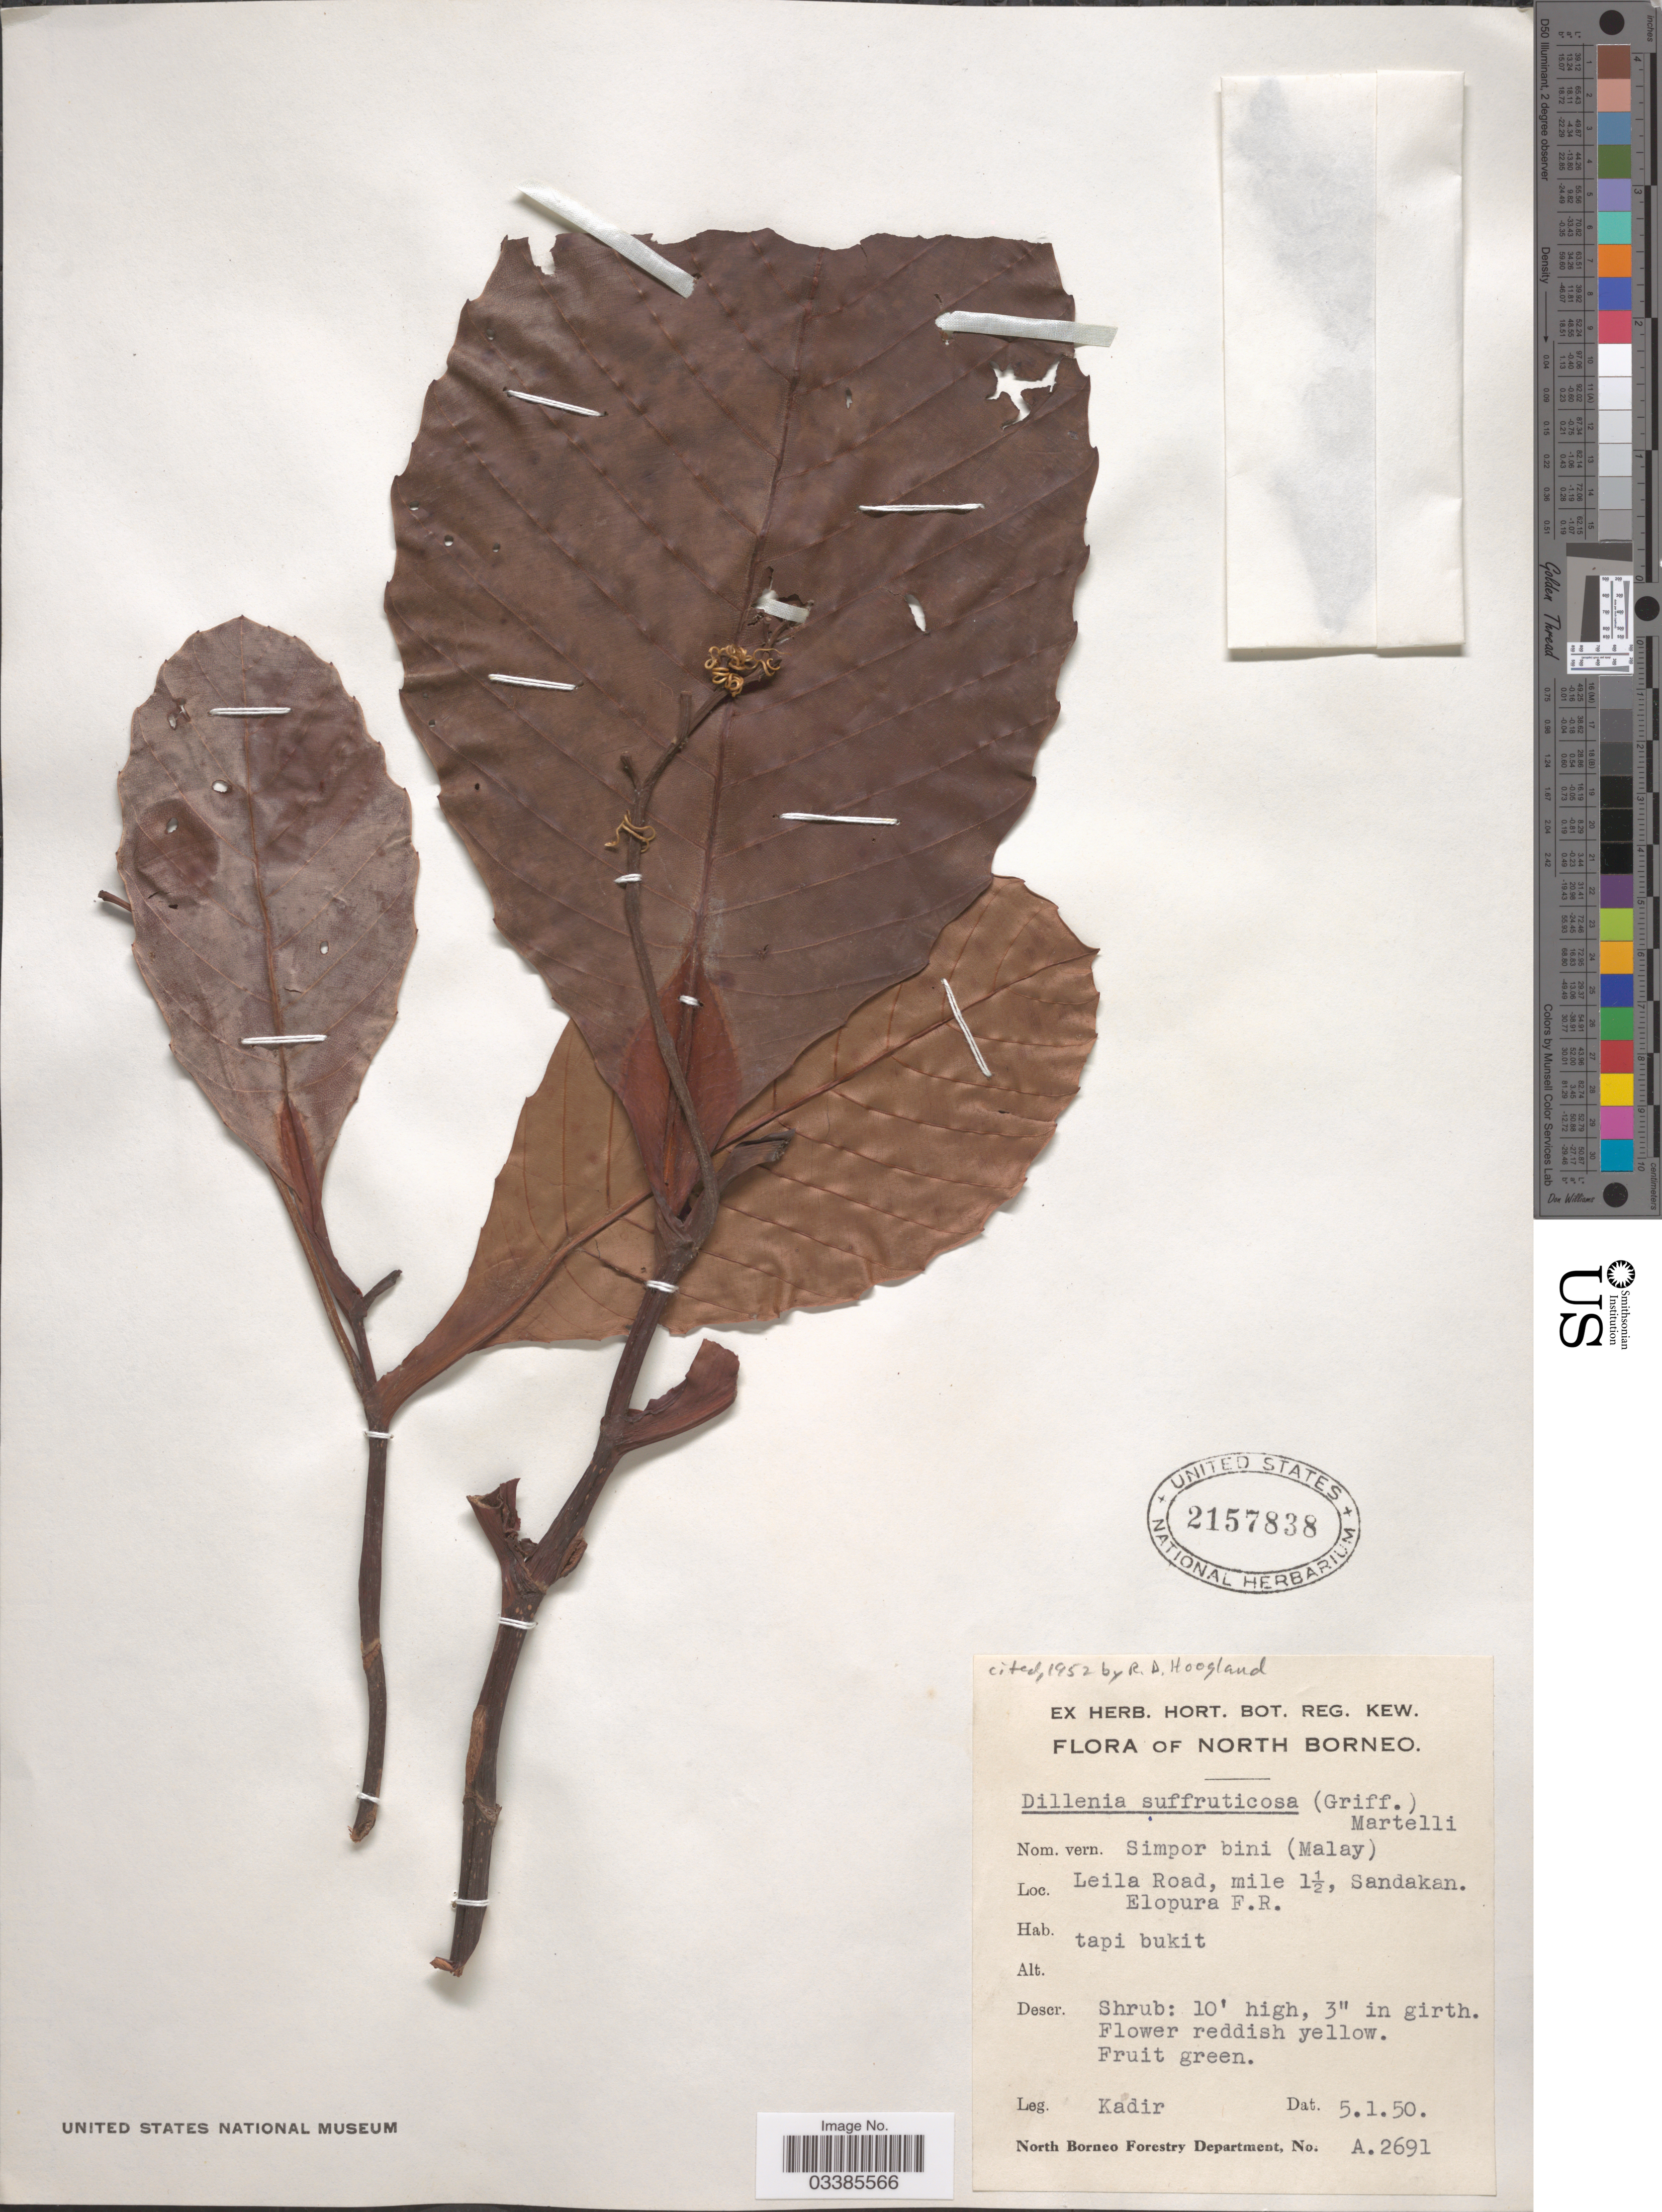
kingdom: Plantae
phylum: Tracheophyta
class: Magnoliopsida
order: Dilleniales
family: Dilleniaceae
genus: Dillenia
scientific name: Dillenia suffruticosa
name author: (Griff. ex Hook. f. & Thomson) Martelli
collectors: -. Kadir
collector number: A2691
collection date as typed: Transcribed d/m/y: 5/1/50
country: Malaysia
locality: North Borneo. Leila Road, mile 1½, Sandakan. Elopura F. R.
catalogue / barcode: US 2157838